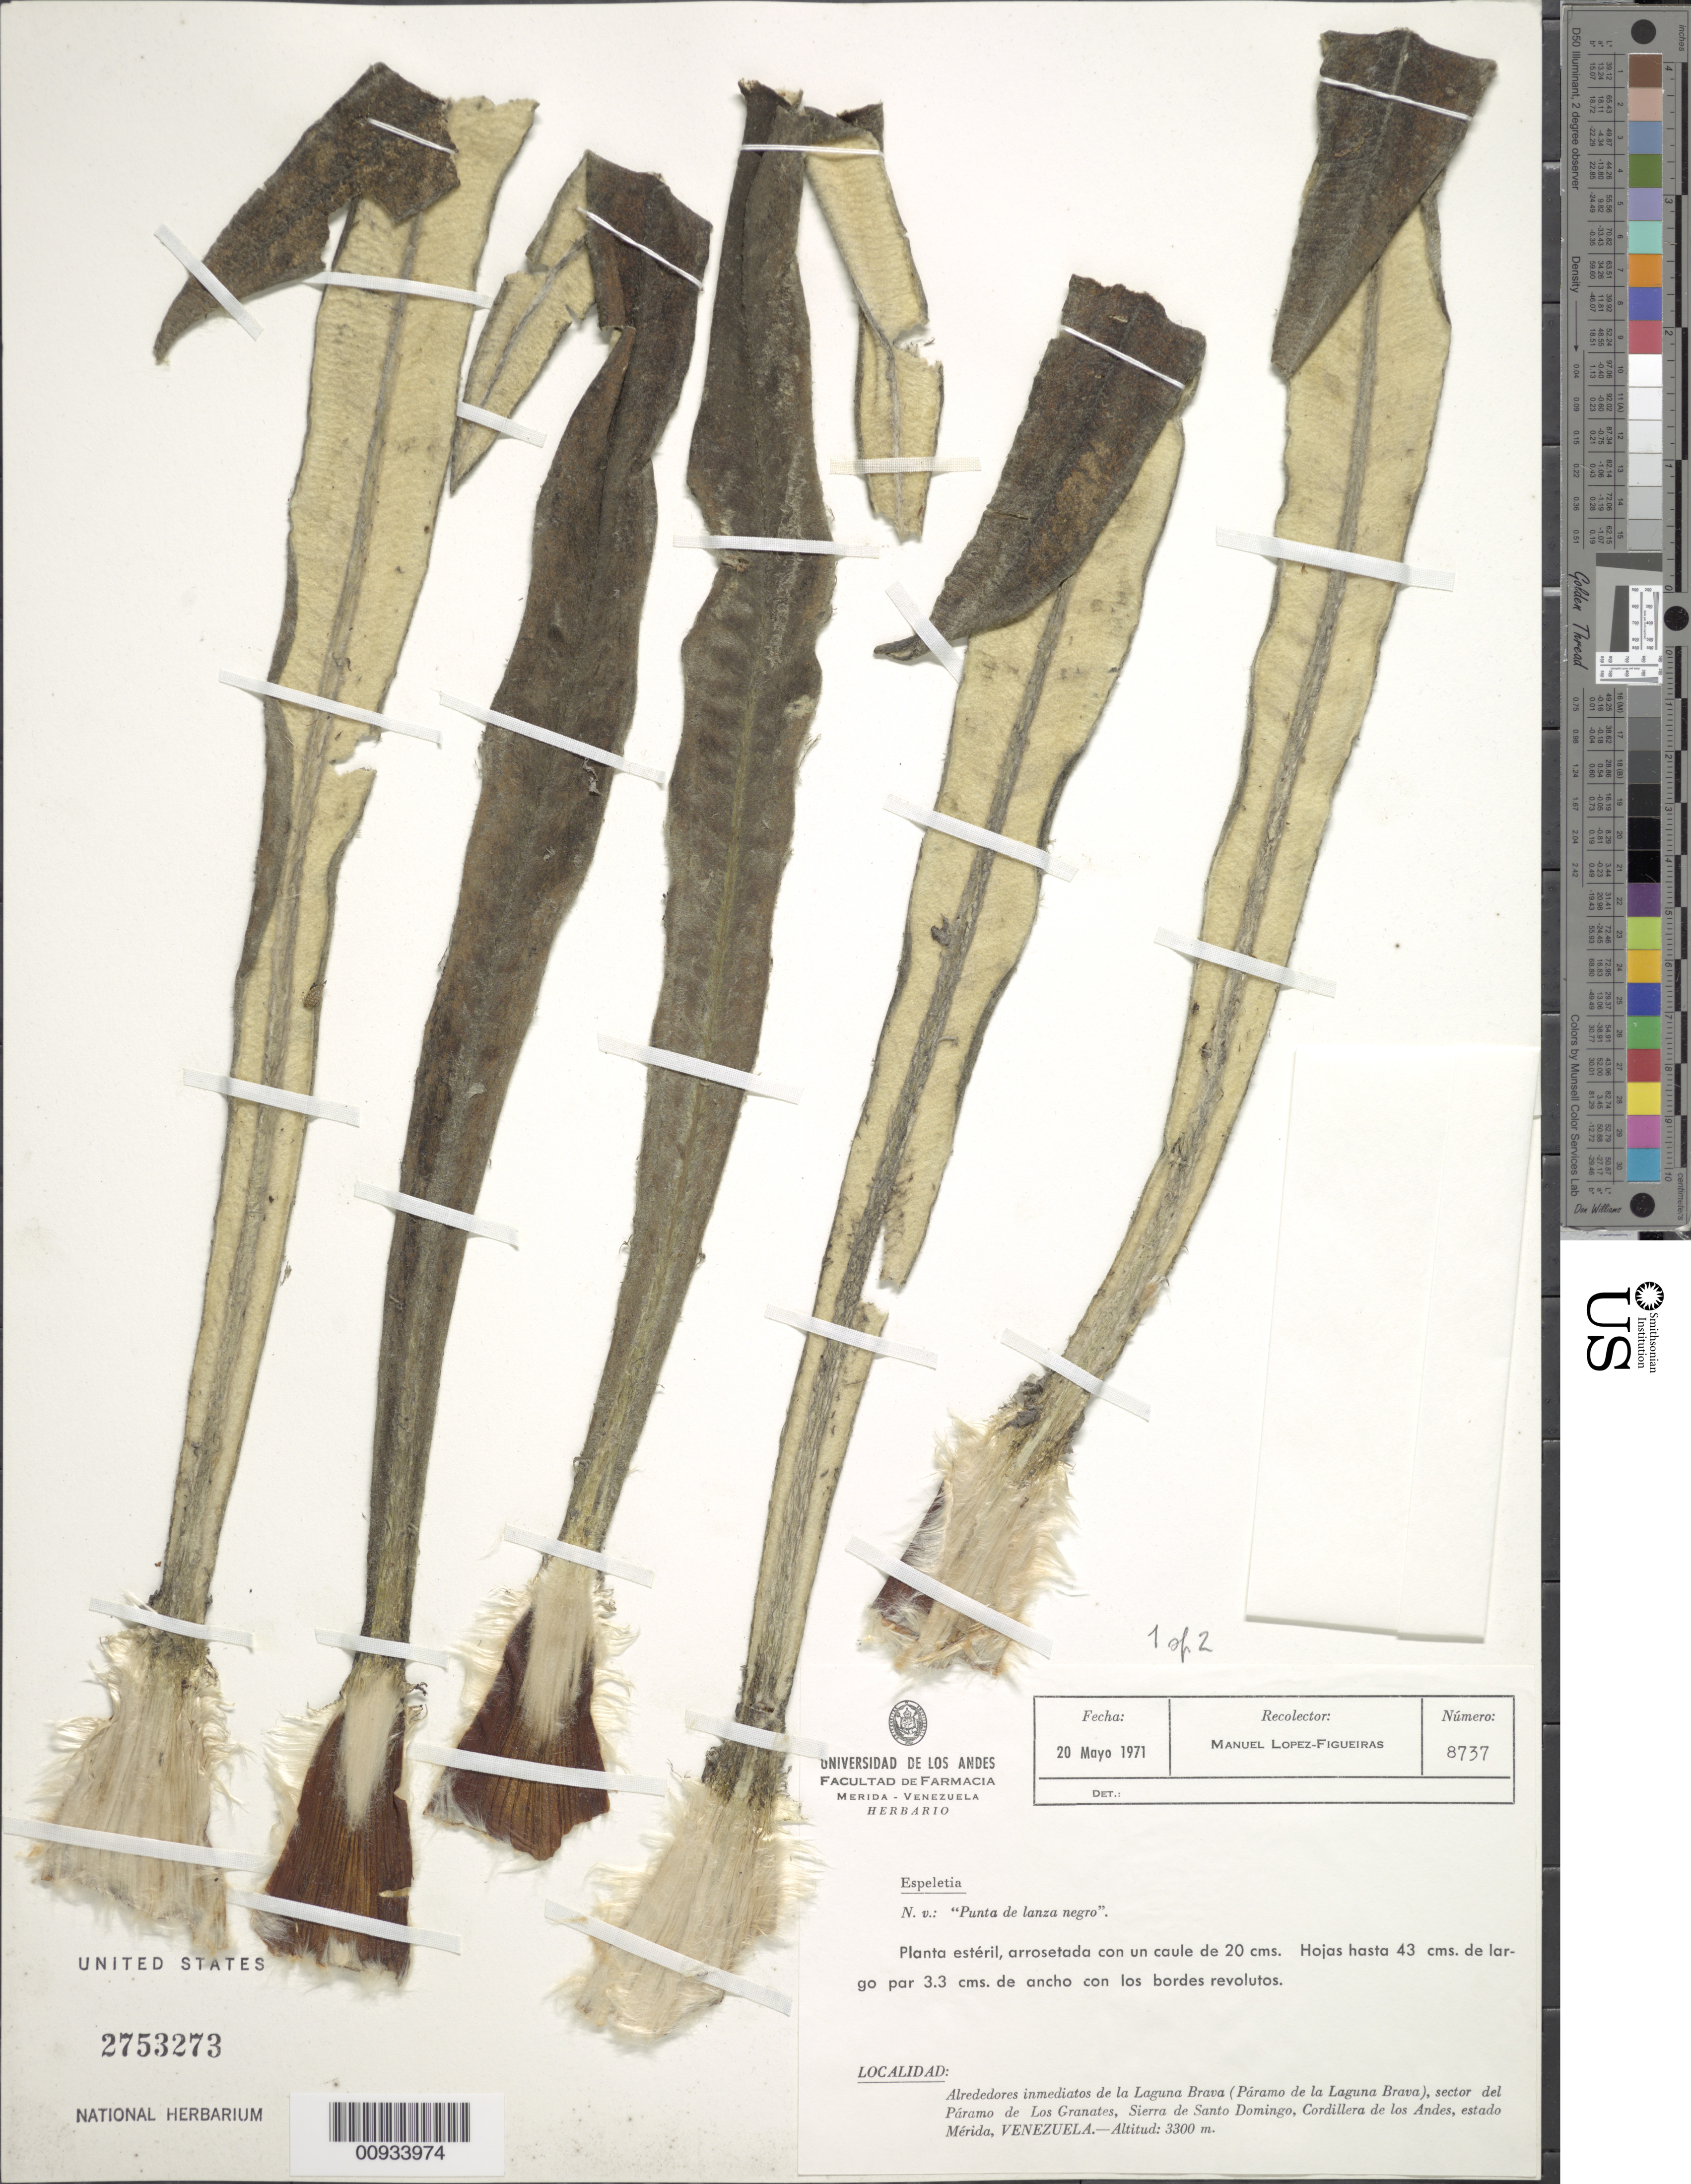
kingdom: Plantae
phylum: Tracheophyta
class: Magnoliopsida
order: Asterales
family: Asteraceae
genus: Espeletia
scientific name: Espeletia sp.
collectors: M. López Figueiras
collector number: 8737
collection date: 1971-05-20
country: Venezuela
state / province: Mérida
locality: Alrededores inmediatos de la Laguna Brava (Paramo de la Laguna Brava), sector del Paramo de Los Granates, Sierra de Santo Domingo, Cordillera de los Andes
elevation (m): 3300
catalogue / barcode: US 2753273